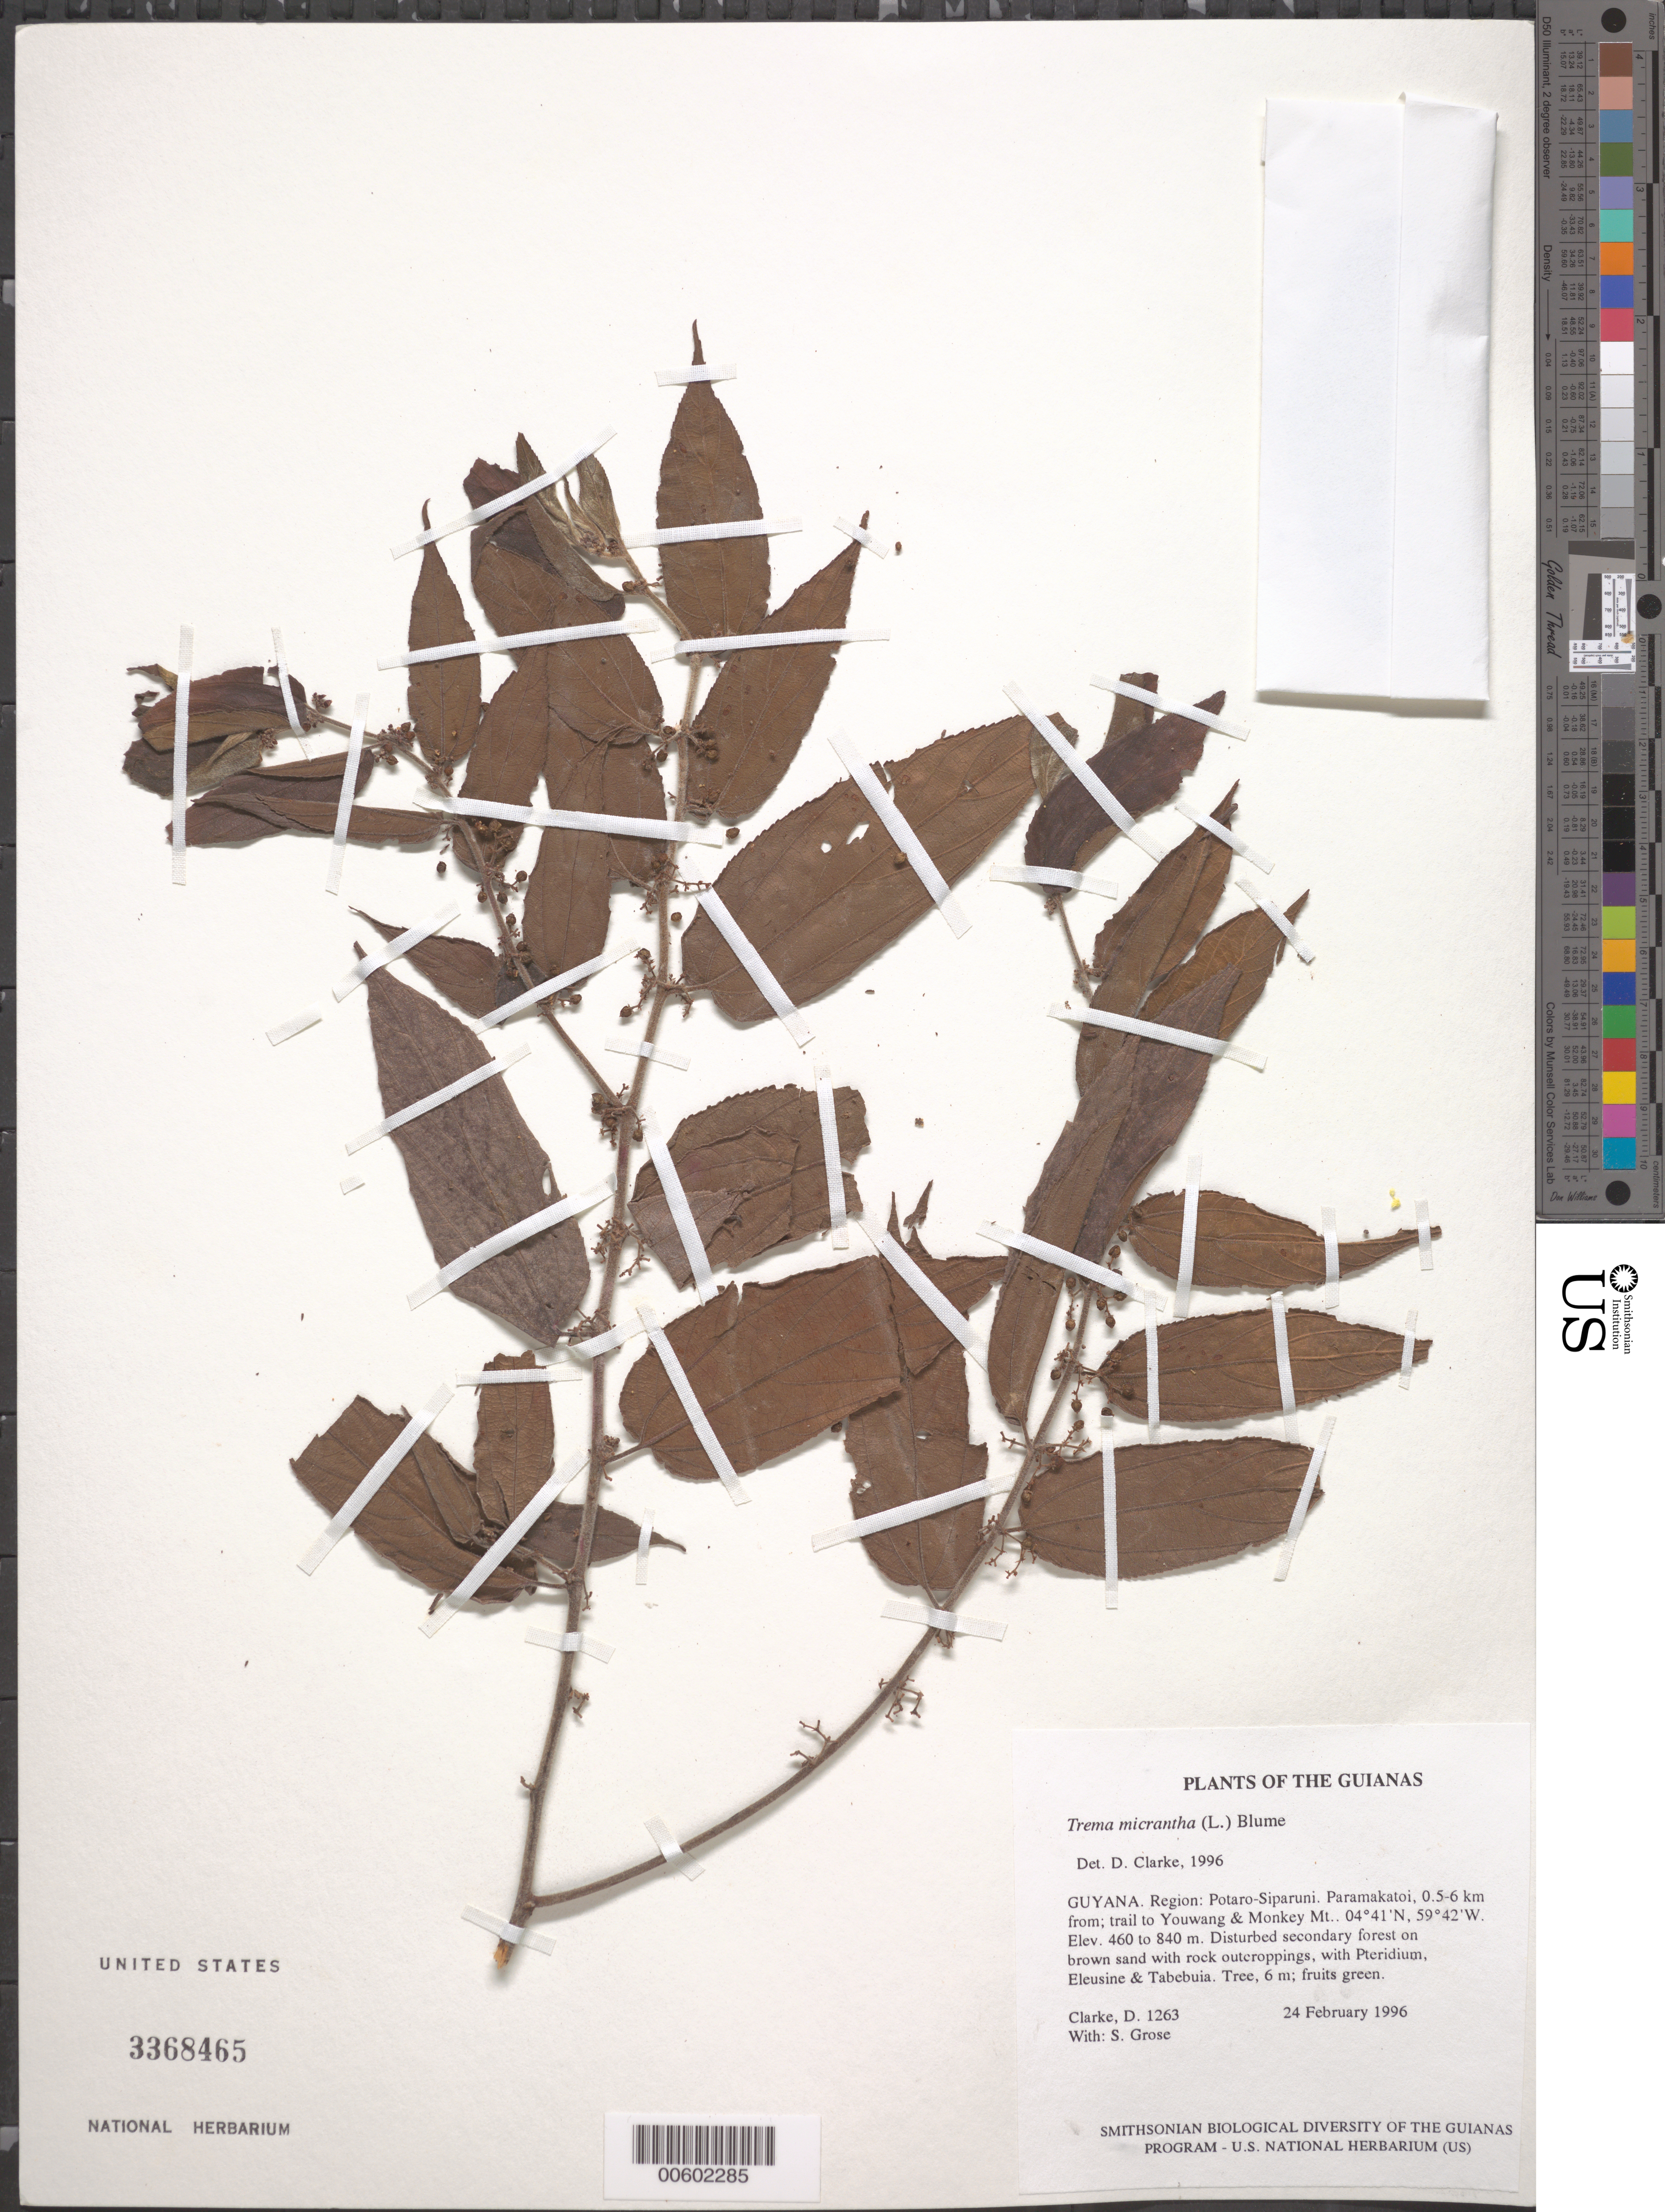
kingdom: Plantae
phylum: Tracheophyta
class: Magnoliopsida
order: Rosales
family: Cannabaceae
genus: Trema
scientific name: Trema micranthum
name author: (L.) Blume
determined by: Clarke, H. D., University of North Carolina (Asheville)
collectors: H. D. Clarke & S. Grose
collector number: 1263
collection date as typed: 24 February 1996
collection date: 1996-02-24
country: Guyana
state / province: Potaro-Siparuni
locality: Paramakatoi, 0.5-6 km from; trail to Youwang & Monkey Mt.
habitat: Disturbed secondary forest on brown sand with rock outcroppings, with Pteridium, Eleusine & Tabebuia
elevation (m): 460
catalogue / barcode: US 3368465